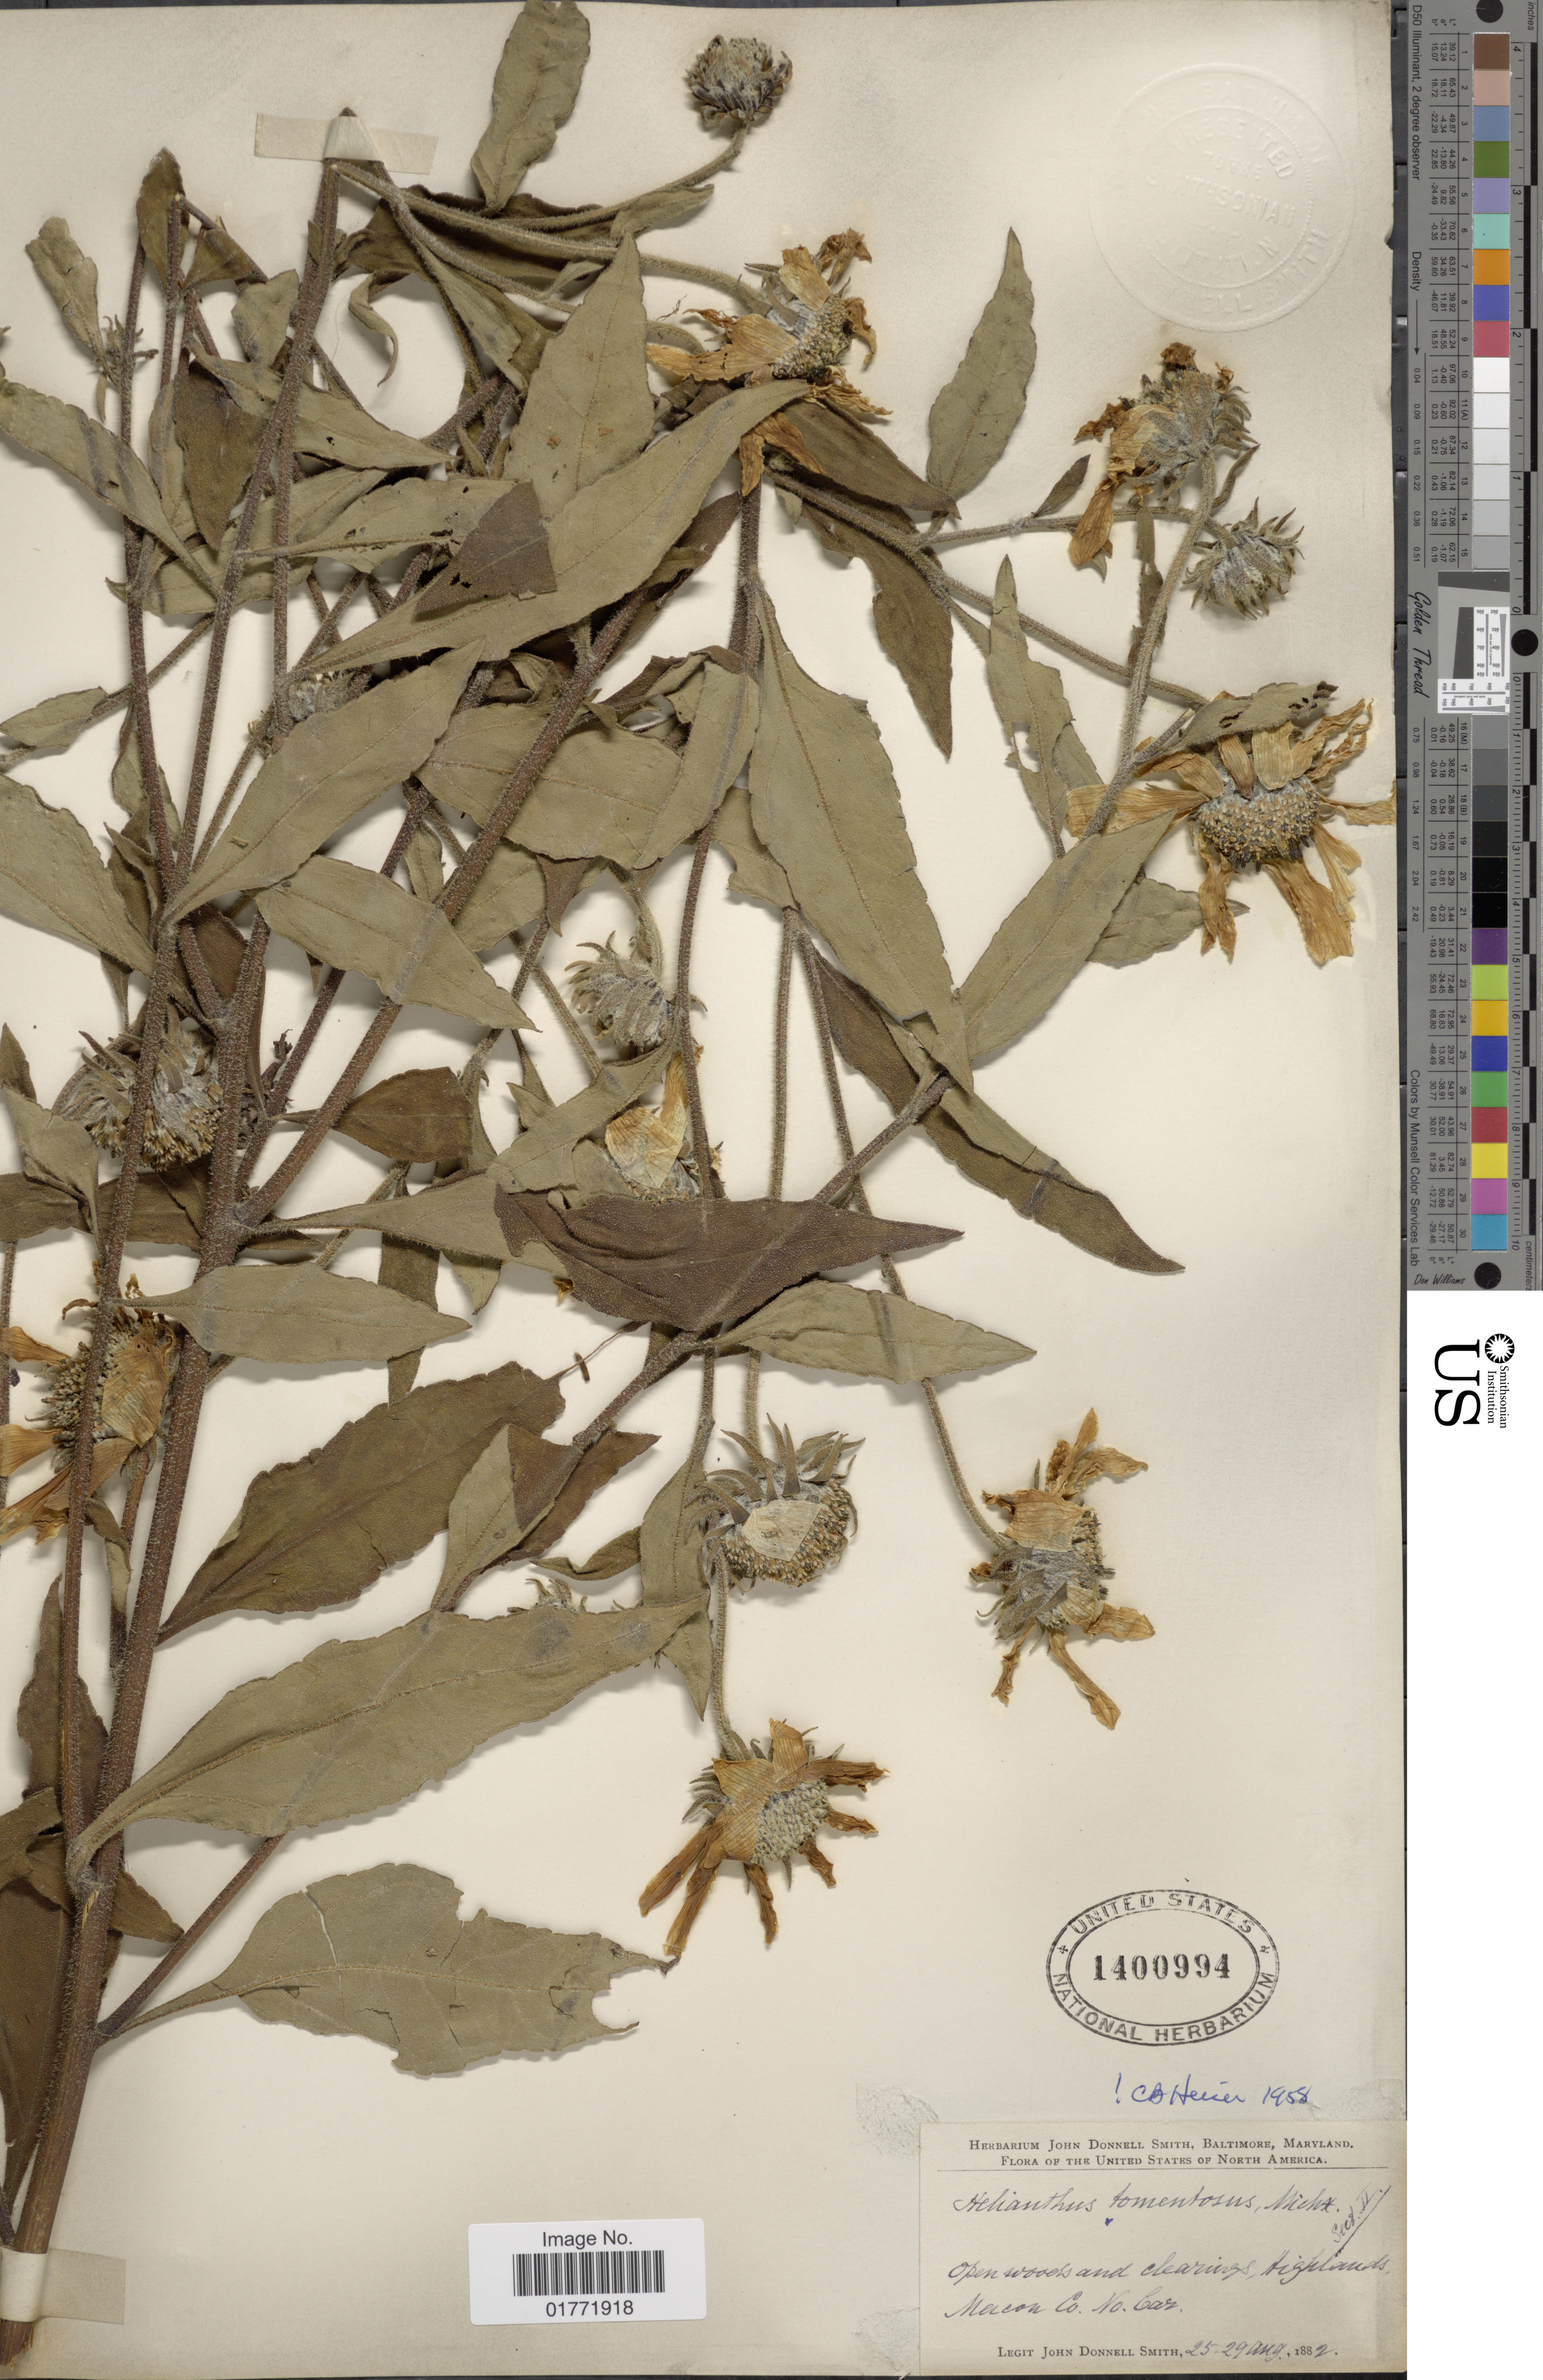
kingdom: Plantae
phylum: Tracheophyta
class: Magnoliopsida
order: Asterales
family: Asteraceae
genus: Helianthus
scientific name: Helianthus tomentosus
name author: Michx.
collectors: J. Donnell Smith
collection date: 1882-08-25/1882-08-29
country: United States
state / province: North Carolina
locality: Open woods and clearings,, Highlands Macon Co.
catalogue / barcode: US 1400994